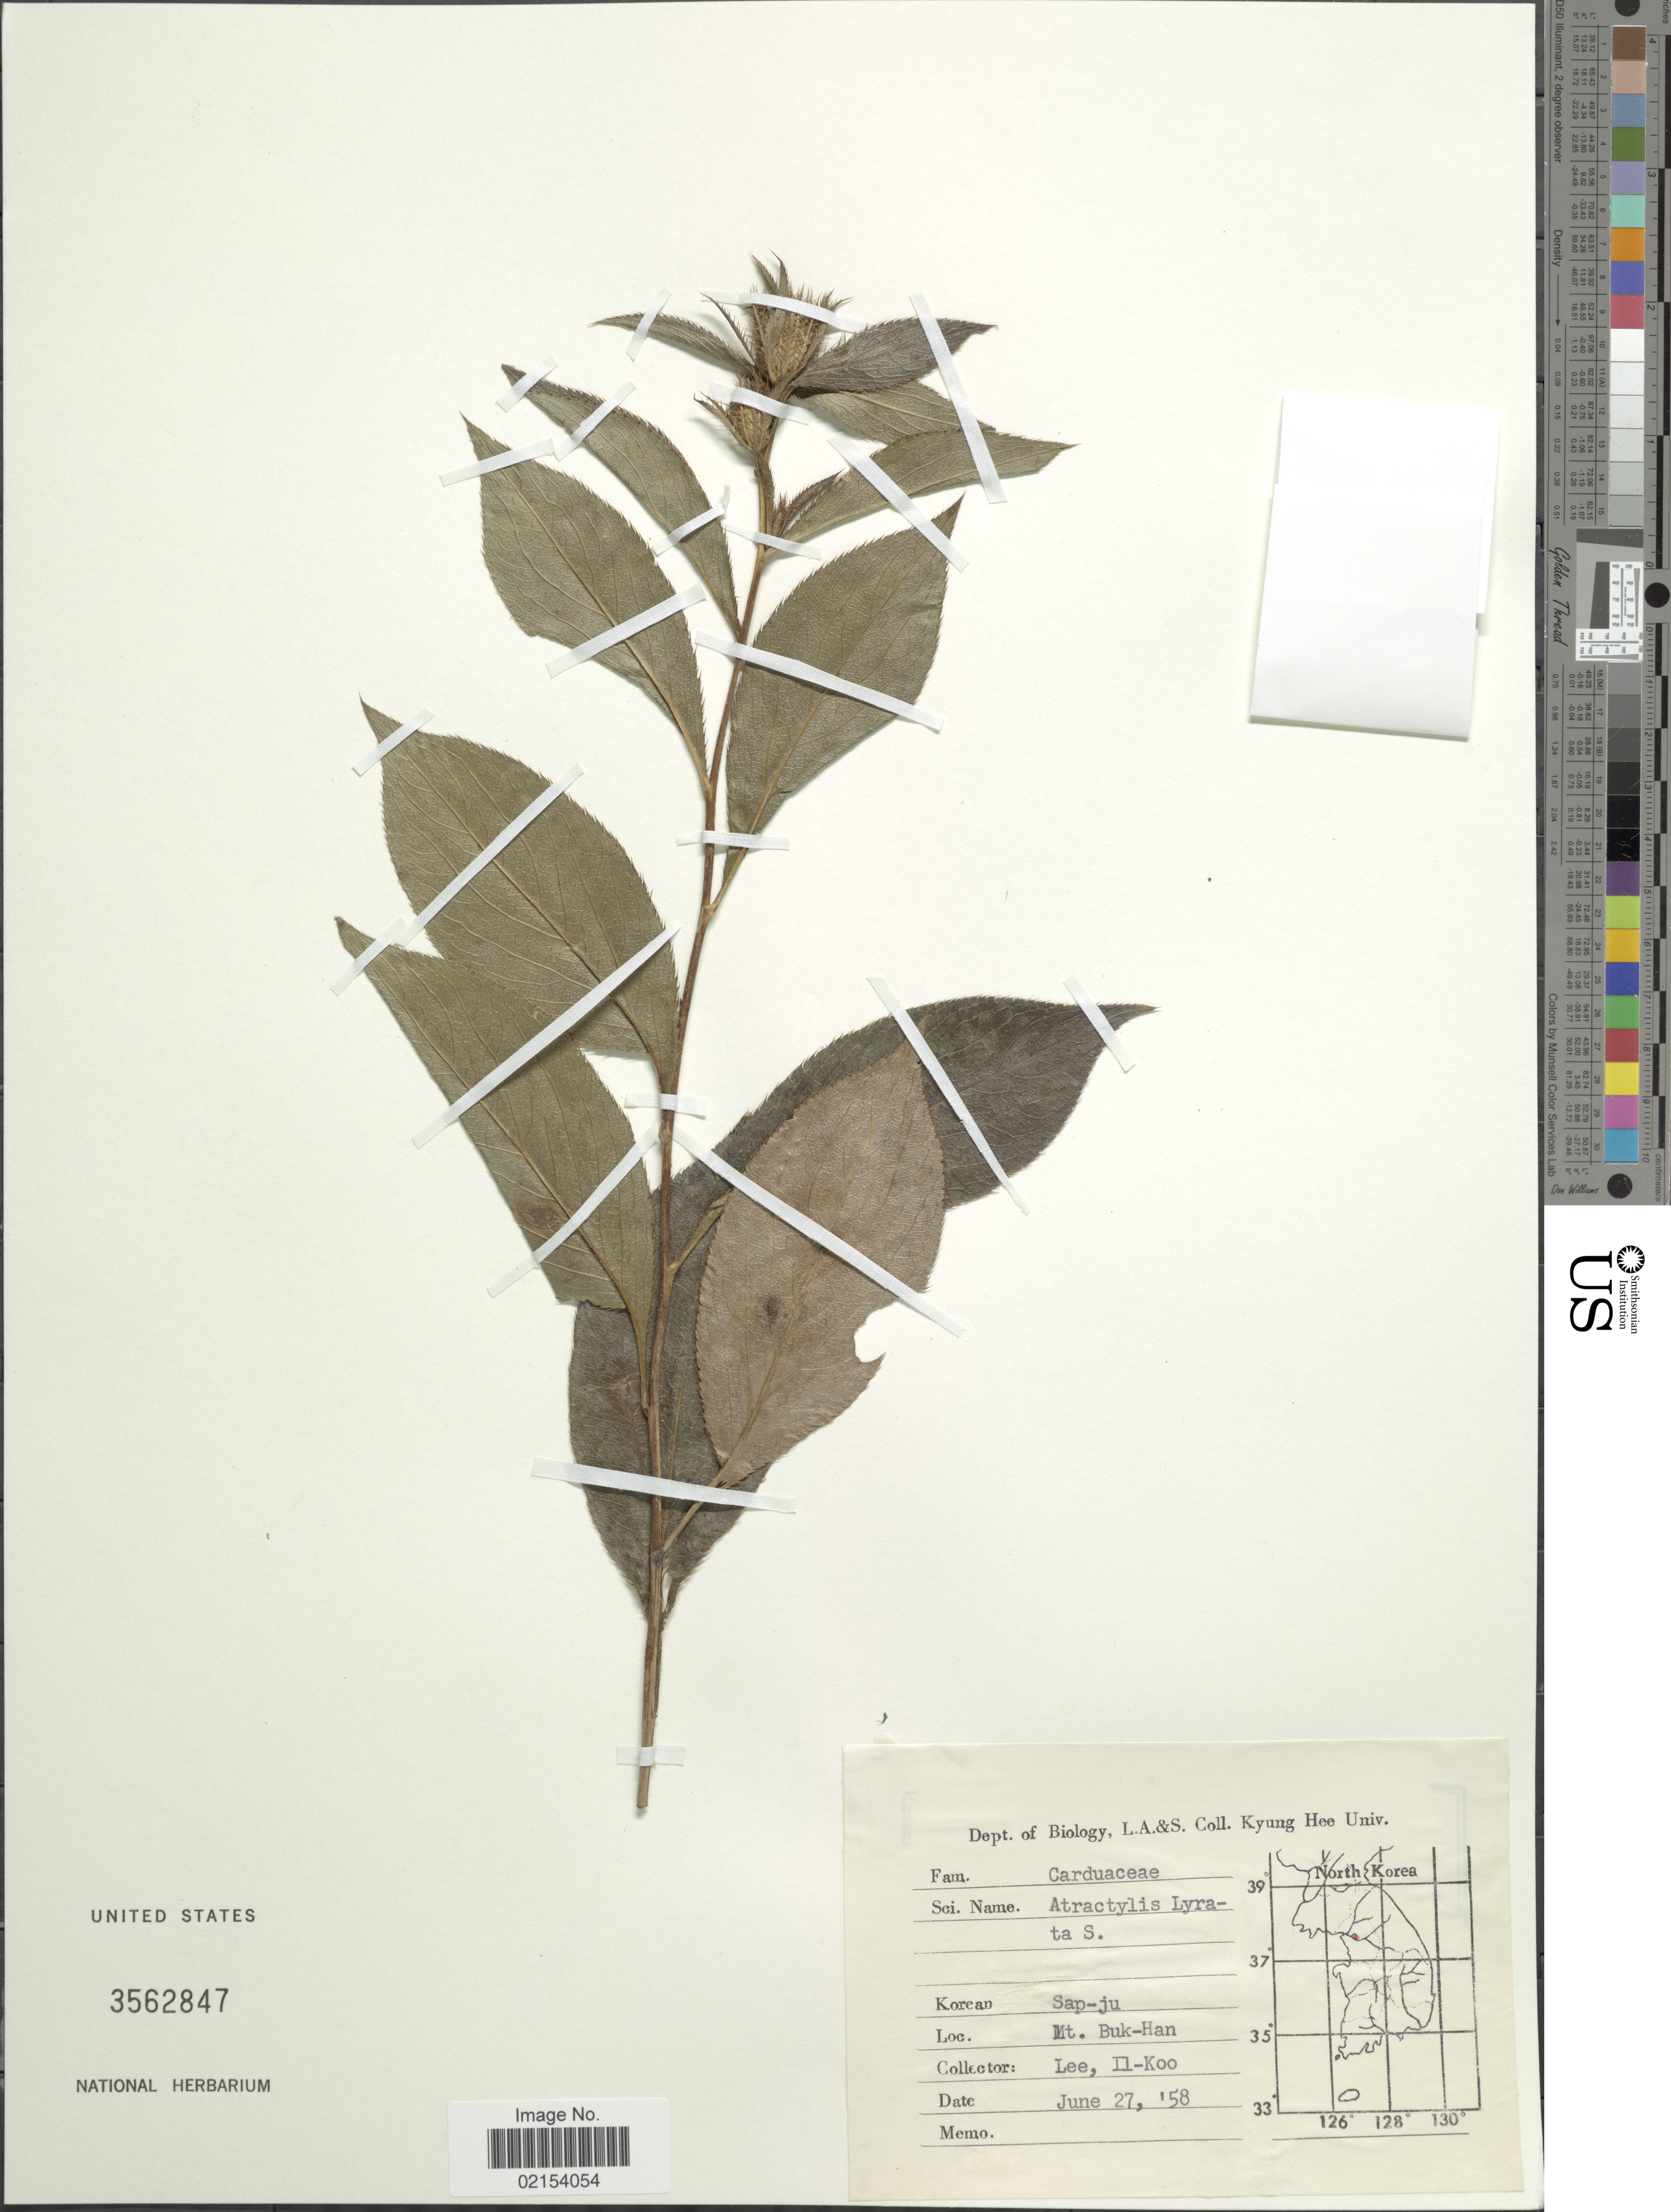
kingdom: Plantae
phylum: Tracheophyta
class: Magnoliopsida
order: Asterales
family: Asteraceae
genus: Atractylodes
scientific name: Atractylodes lancea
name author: (Thunb.) DC.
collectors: Il-Ko Lee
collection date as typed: Transcribed d/m/y: 27/6/58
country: South Korea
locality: Mt. Buk-Han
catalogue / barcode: US 3562847